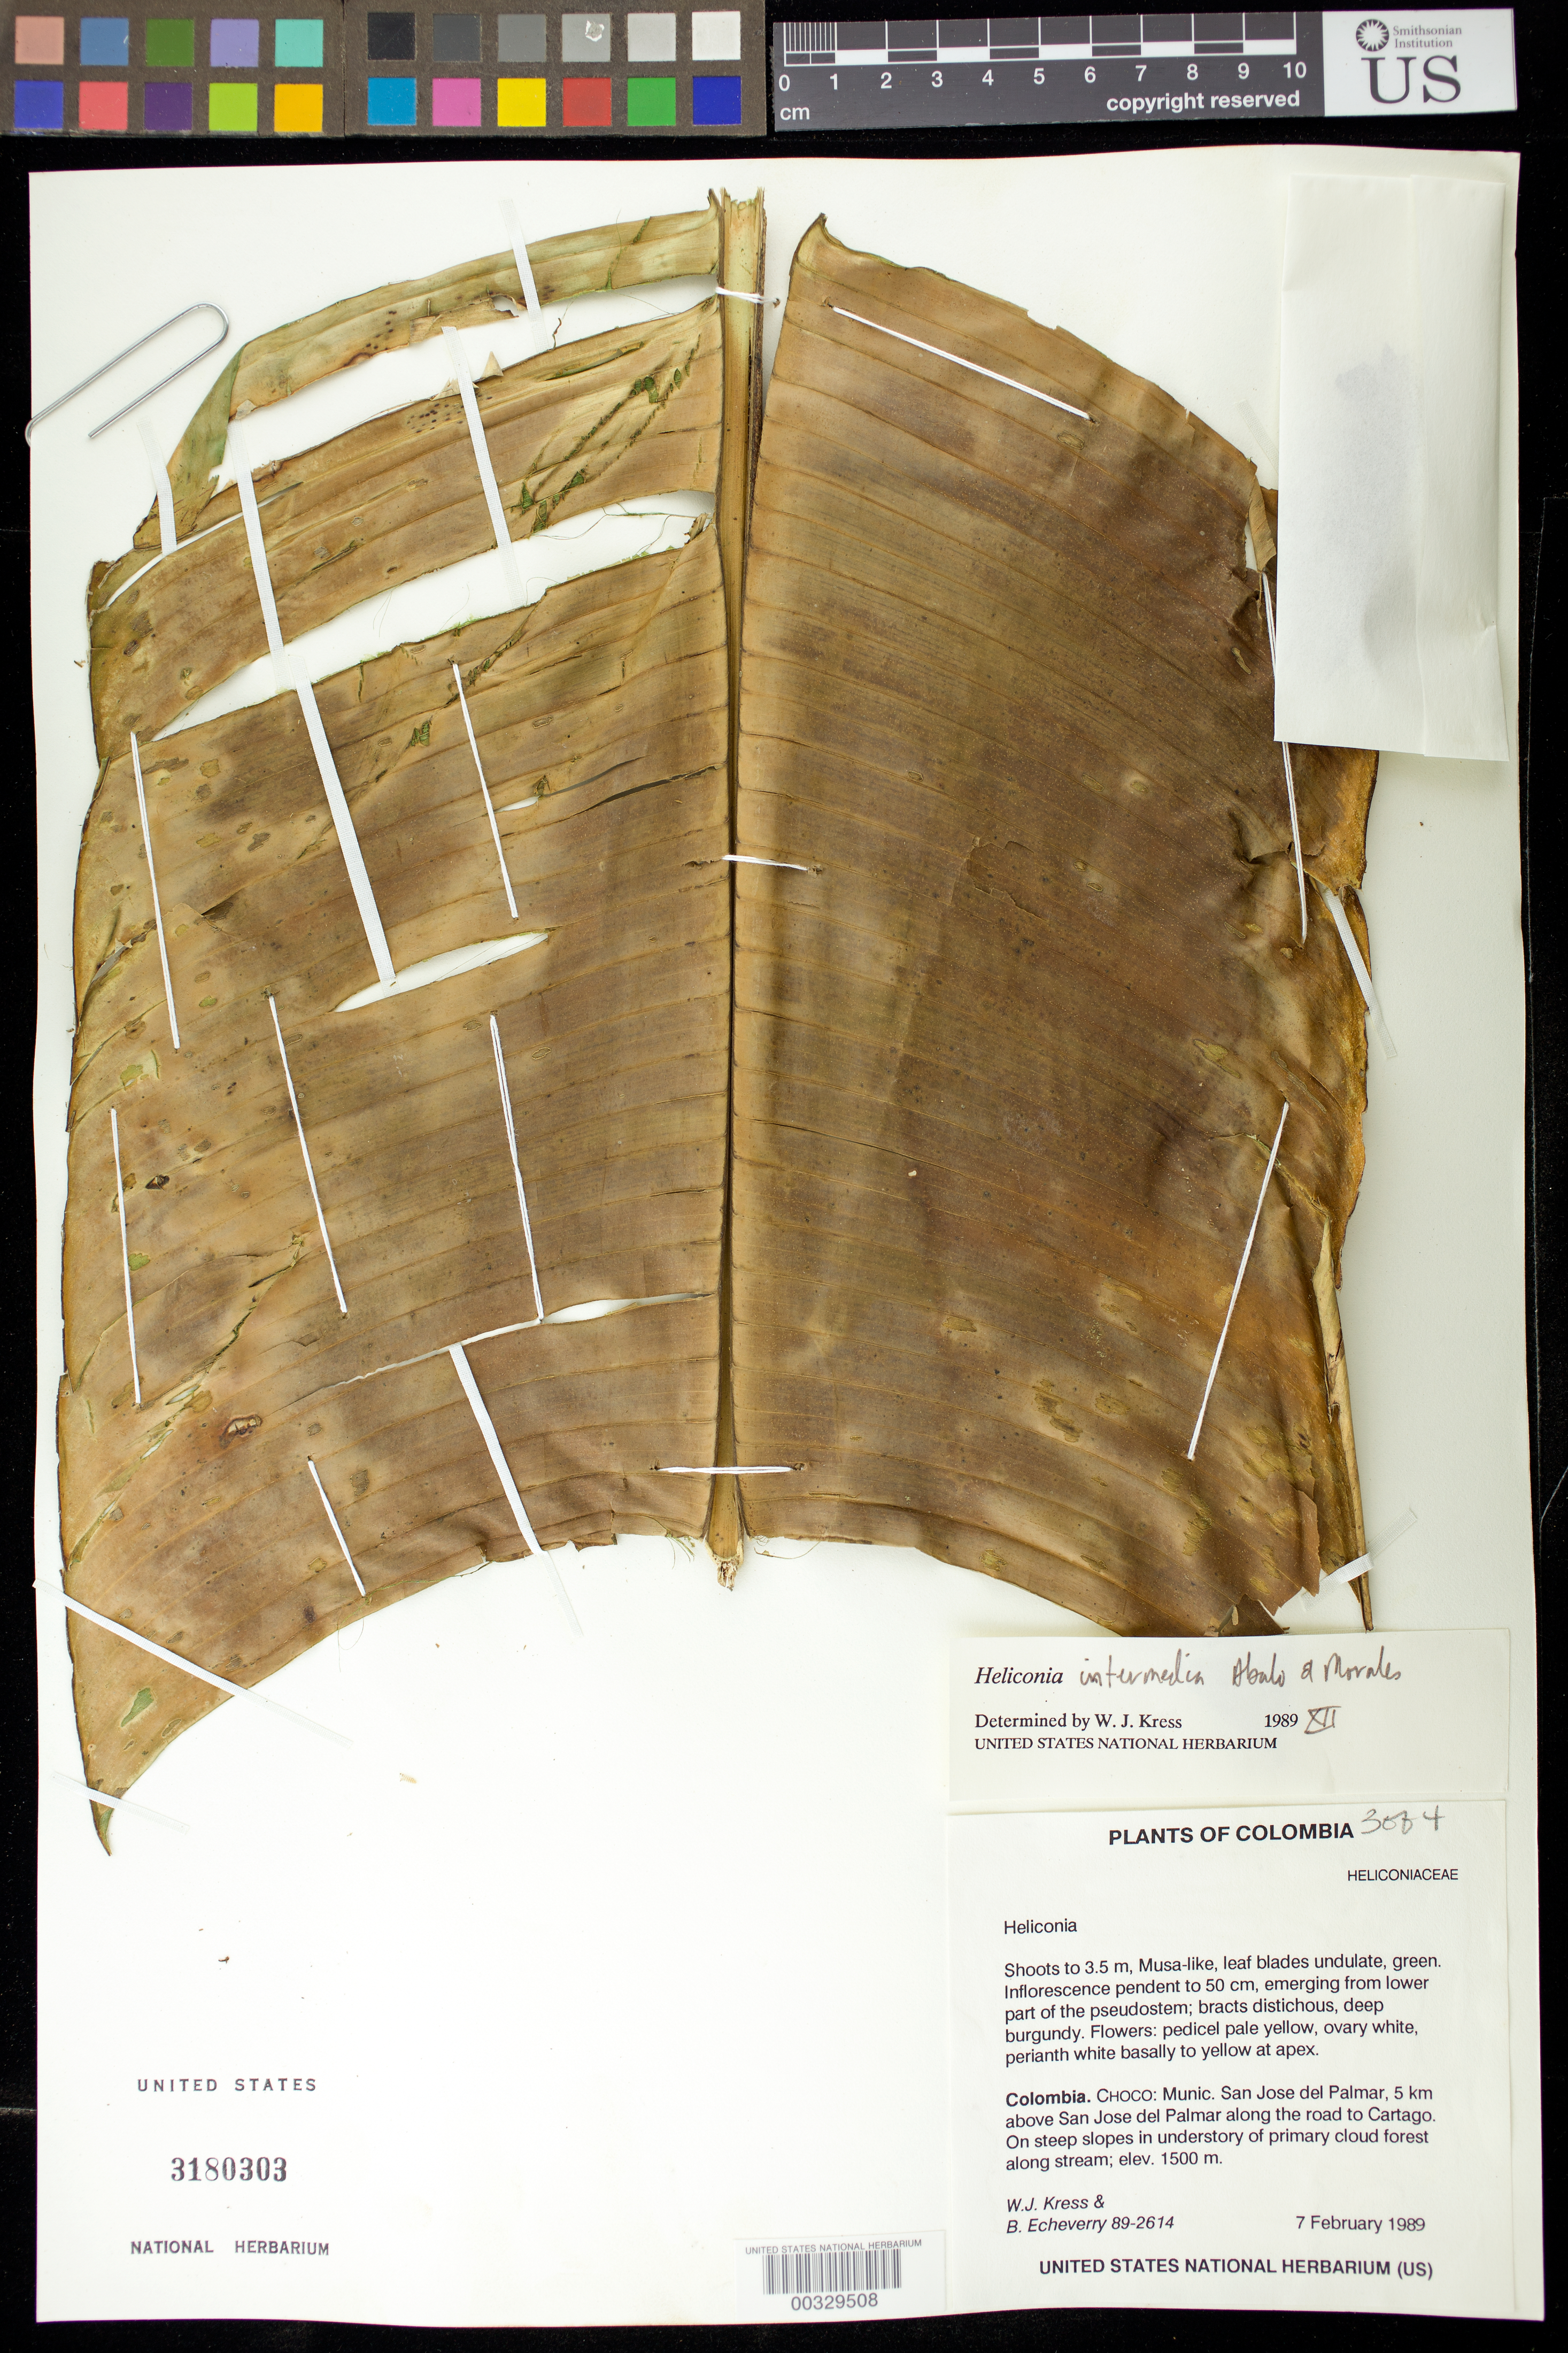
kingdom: Plantae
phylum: Tracheophyta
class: Liliopsida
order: Zingiberales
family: Heliconiaceae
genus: Heliconia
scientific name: Heliconia intermedia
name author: Abalo & G. Morales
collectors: W. J. Kress & B. Echeverry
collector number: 89-2614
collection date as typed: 07 Feb 1989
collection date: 1989-02-07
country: Colombia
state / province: Chocó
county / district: San José Del Palmar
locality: Mun of San Jose del Palmar, 5 km above San Jose del Palmar along road to Cartago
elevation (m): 1500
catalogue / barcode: US 3180303